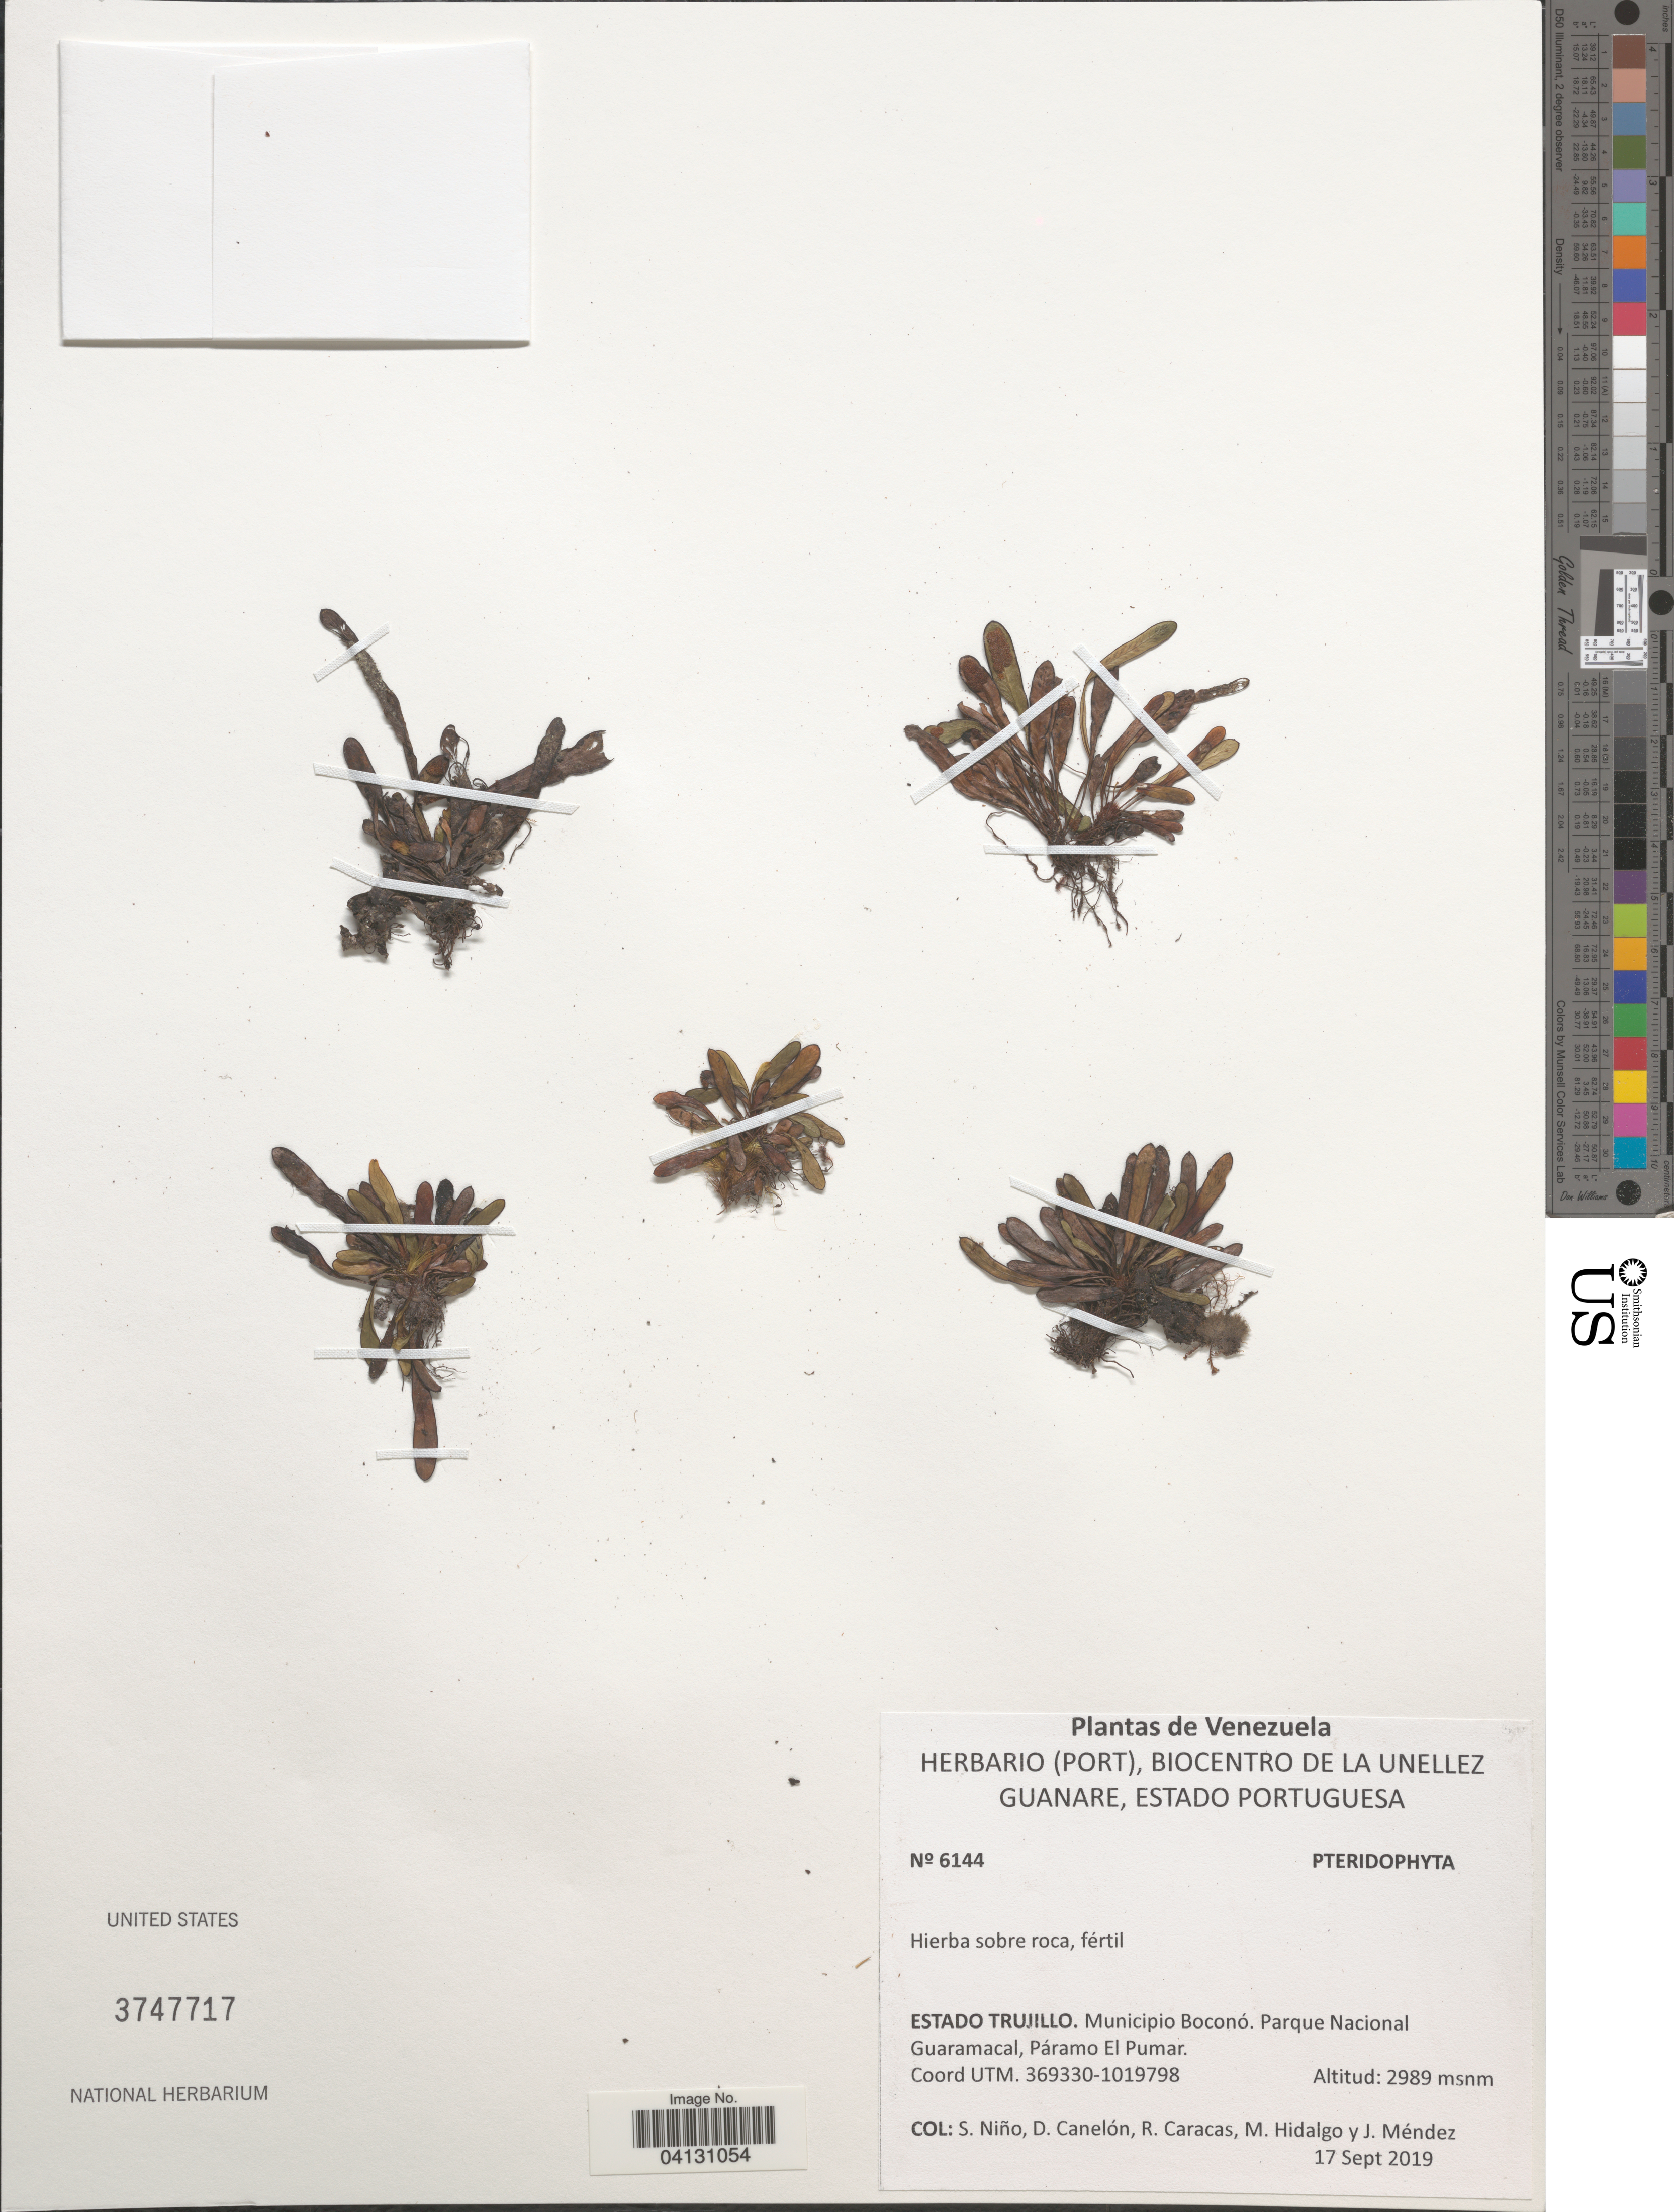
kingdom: Plantae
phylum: Tracheophyta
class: Polypodiopsida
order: Polypodiales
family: Polypodiaceae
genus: Grammitis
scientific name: Grammitis leptopoda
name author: (C.H. Wright) Copel.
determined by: Dorr, L. J., (BOT), Smithsonian Institution - National Museum of Natural History (UNITED STATES)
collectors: S. M. Niño, D. Canelón, R. Caracas, M. Hidalgo & J. Mendez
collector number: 6144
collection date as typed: Transcribed d/m/y: 17/9/2019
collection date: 2019-09-17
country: Venezuela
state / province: Trujillo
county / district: Boconó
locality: Parque Nacional Guaramacal, Páramo El Pumar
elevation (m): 2989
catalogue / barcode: US 3747717